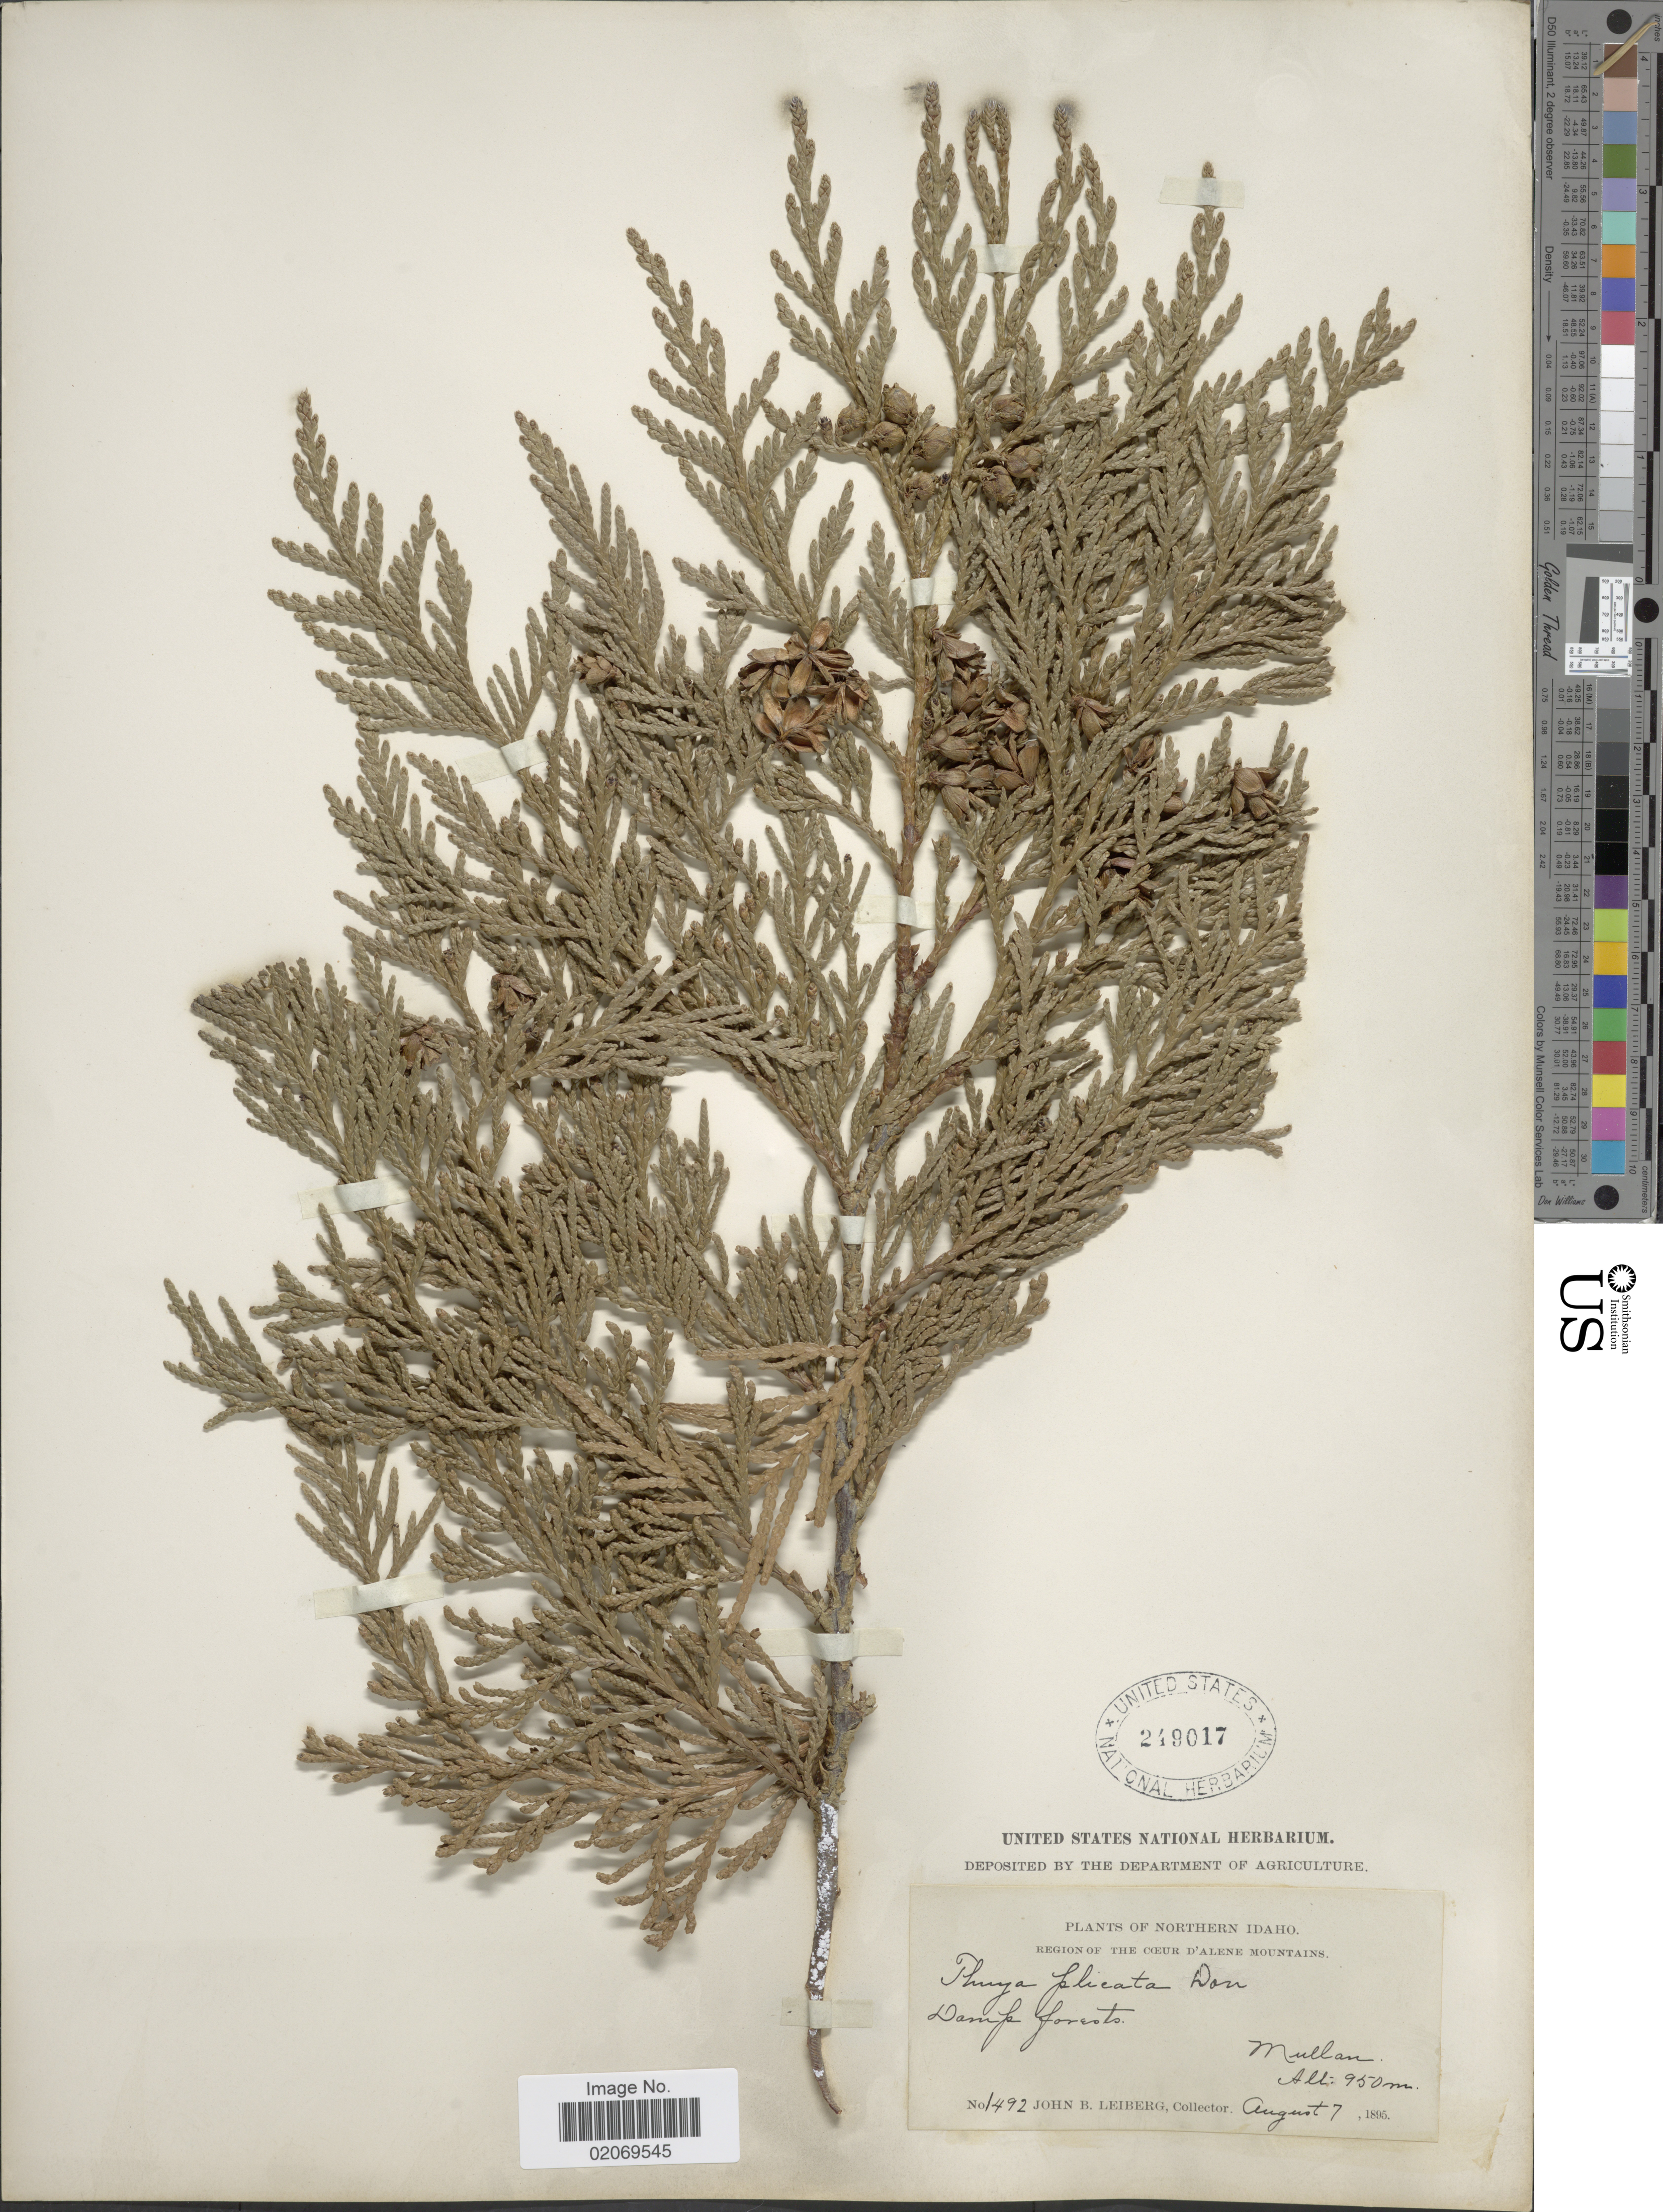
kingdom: Plantae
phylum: Tracheophyta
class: Pinopsida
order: Pinales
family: Cupressaceae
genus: Thuja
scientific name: Thuja plicata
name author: Donn & D. Don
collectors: J. Leiberg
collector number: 1492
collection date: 1895-08-07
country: United States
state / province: Idaho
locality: Northern Idaho, Region of the Cæuer D'Alene Mountains, Damp forests, Mullan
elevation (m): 950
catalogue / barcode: US 249017